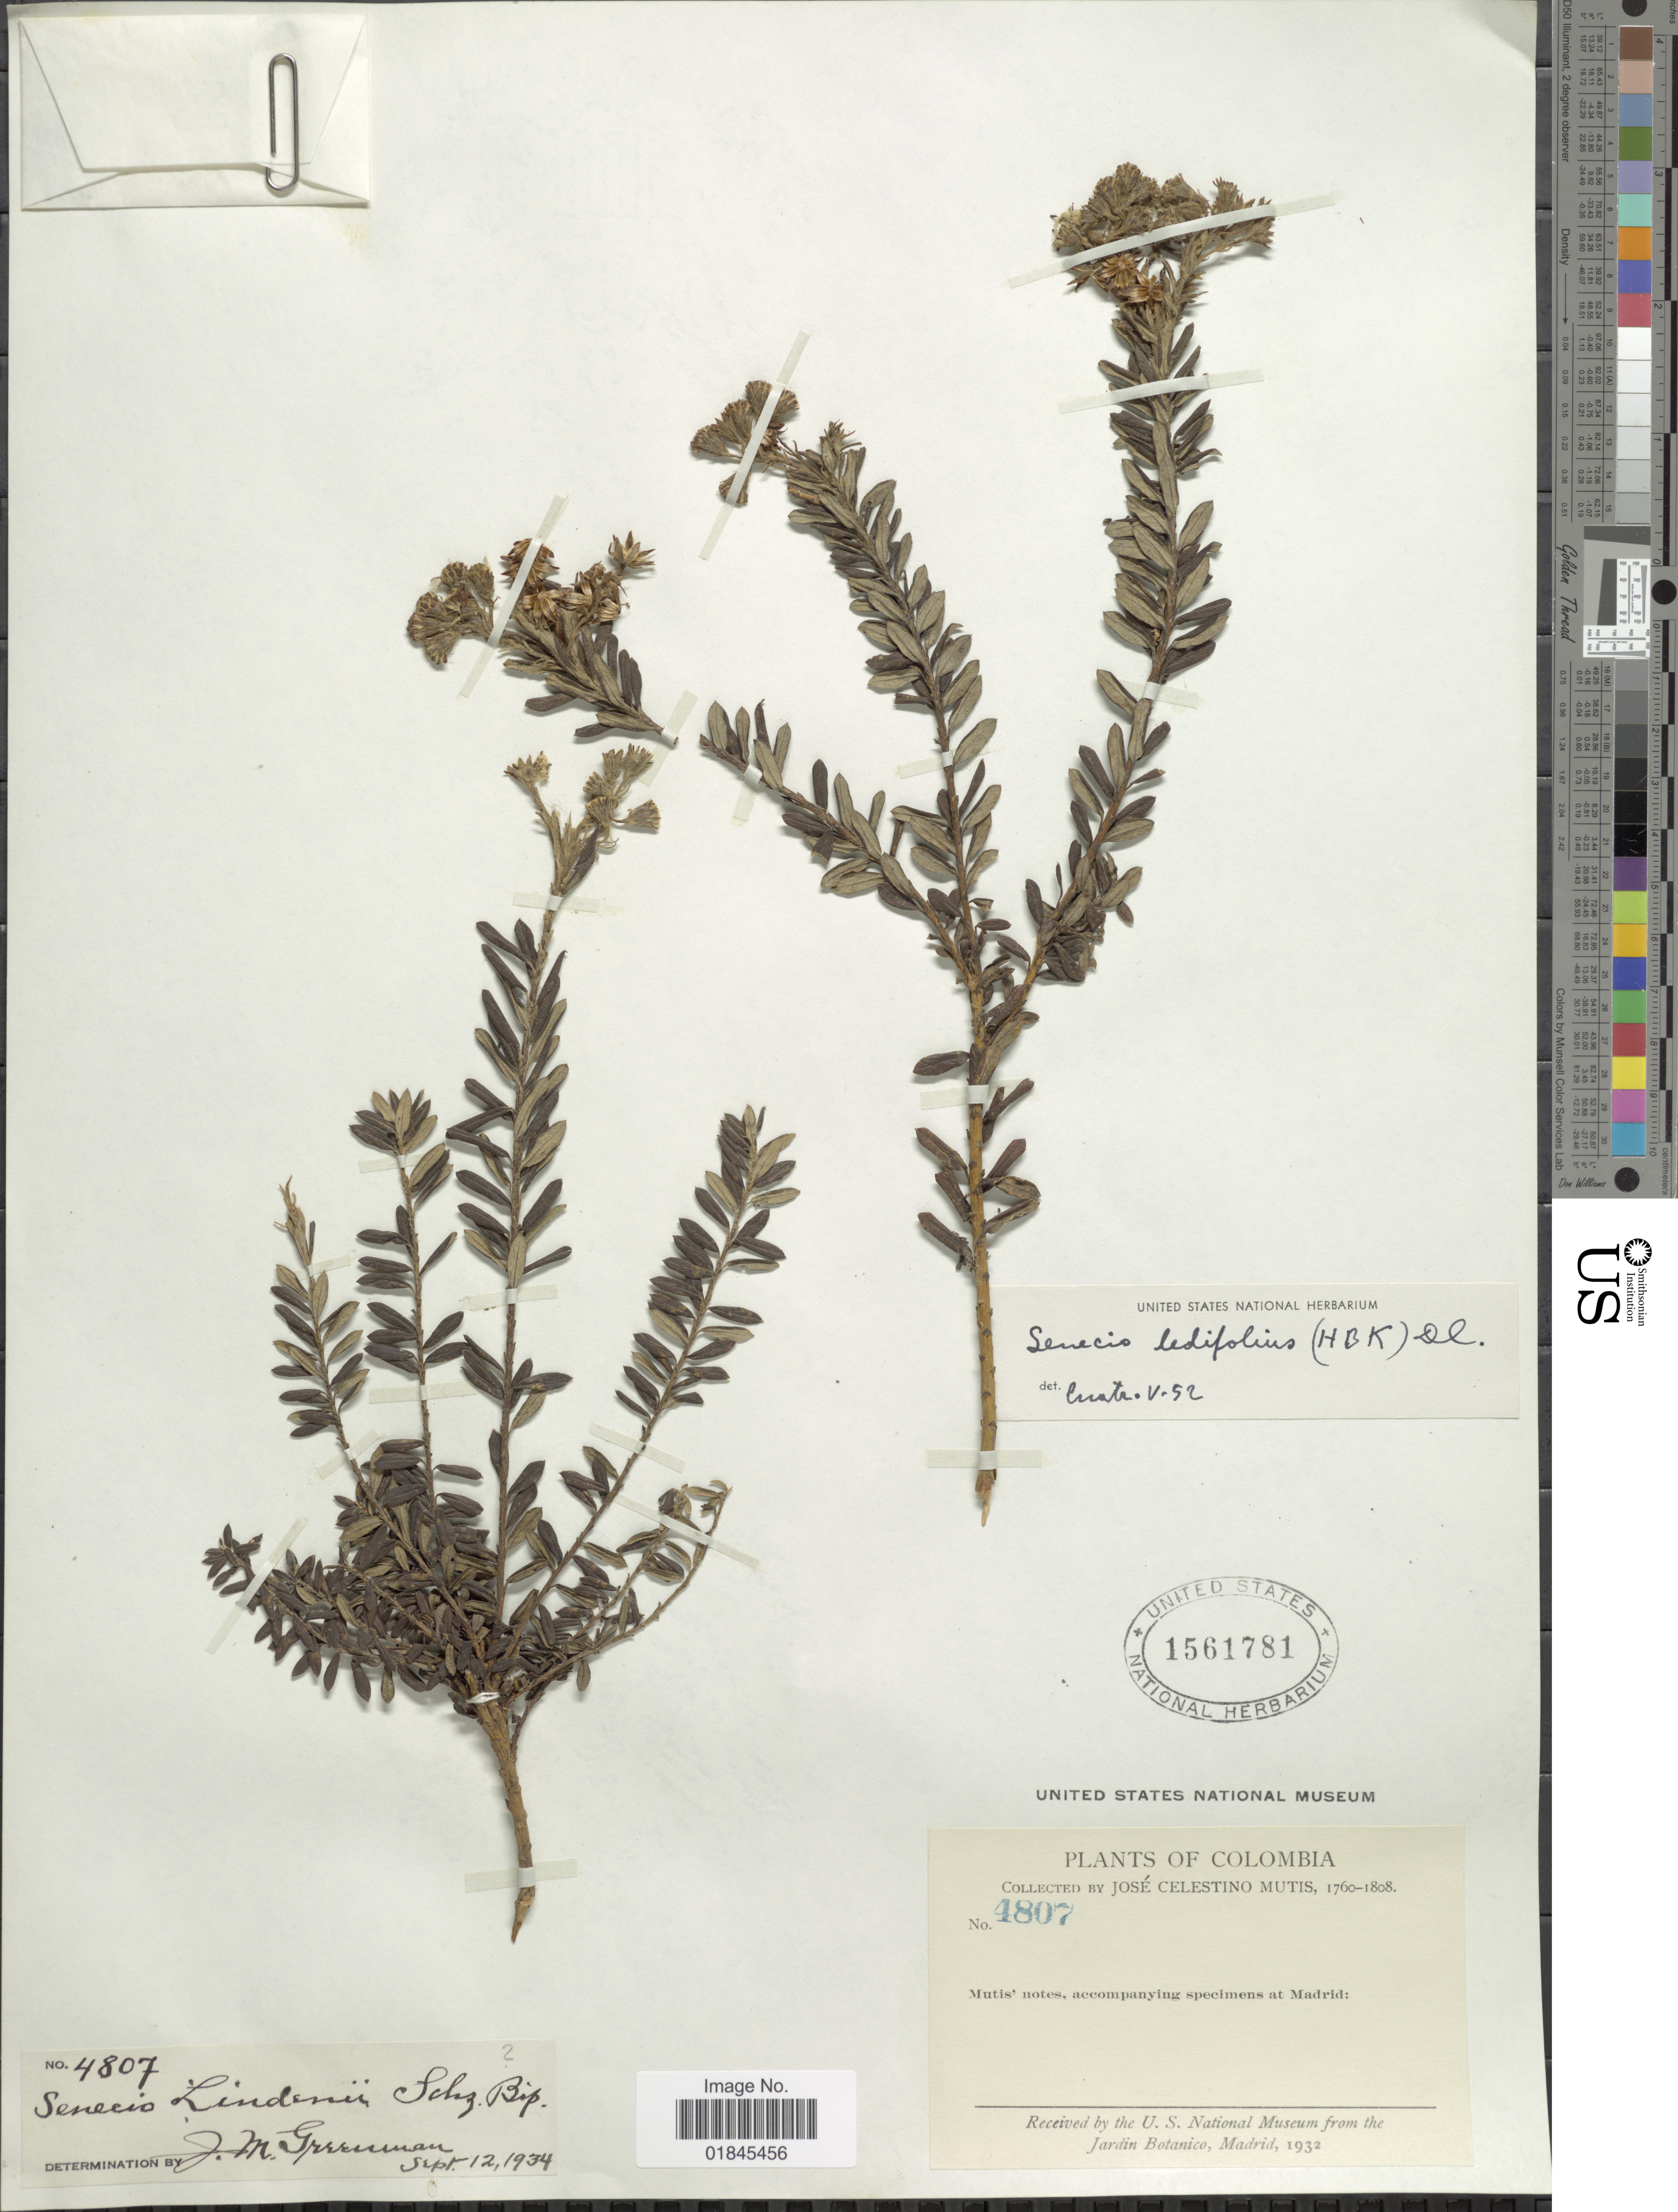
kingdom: Plantae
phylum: Tracheophyta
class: Magnoliopsida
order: Asterales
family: Asteraceae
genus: Pentacalia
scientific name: Pentacalia ledifolia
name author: (Kunth) Cuatrec.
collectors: J. C. B. Mutis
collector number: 4807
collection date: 1760/1808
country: Colombia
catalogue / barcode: US 1561781